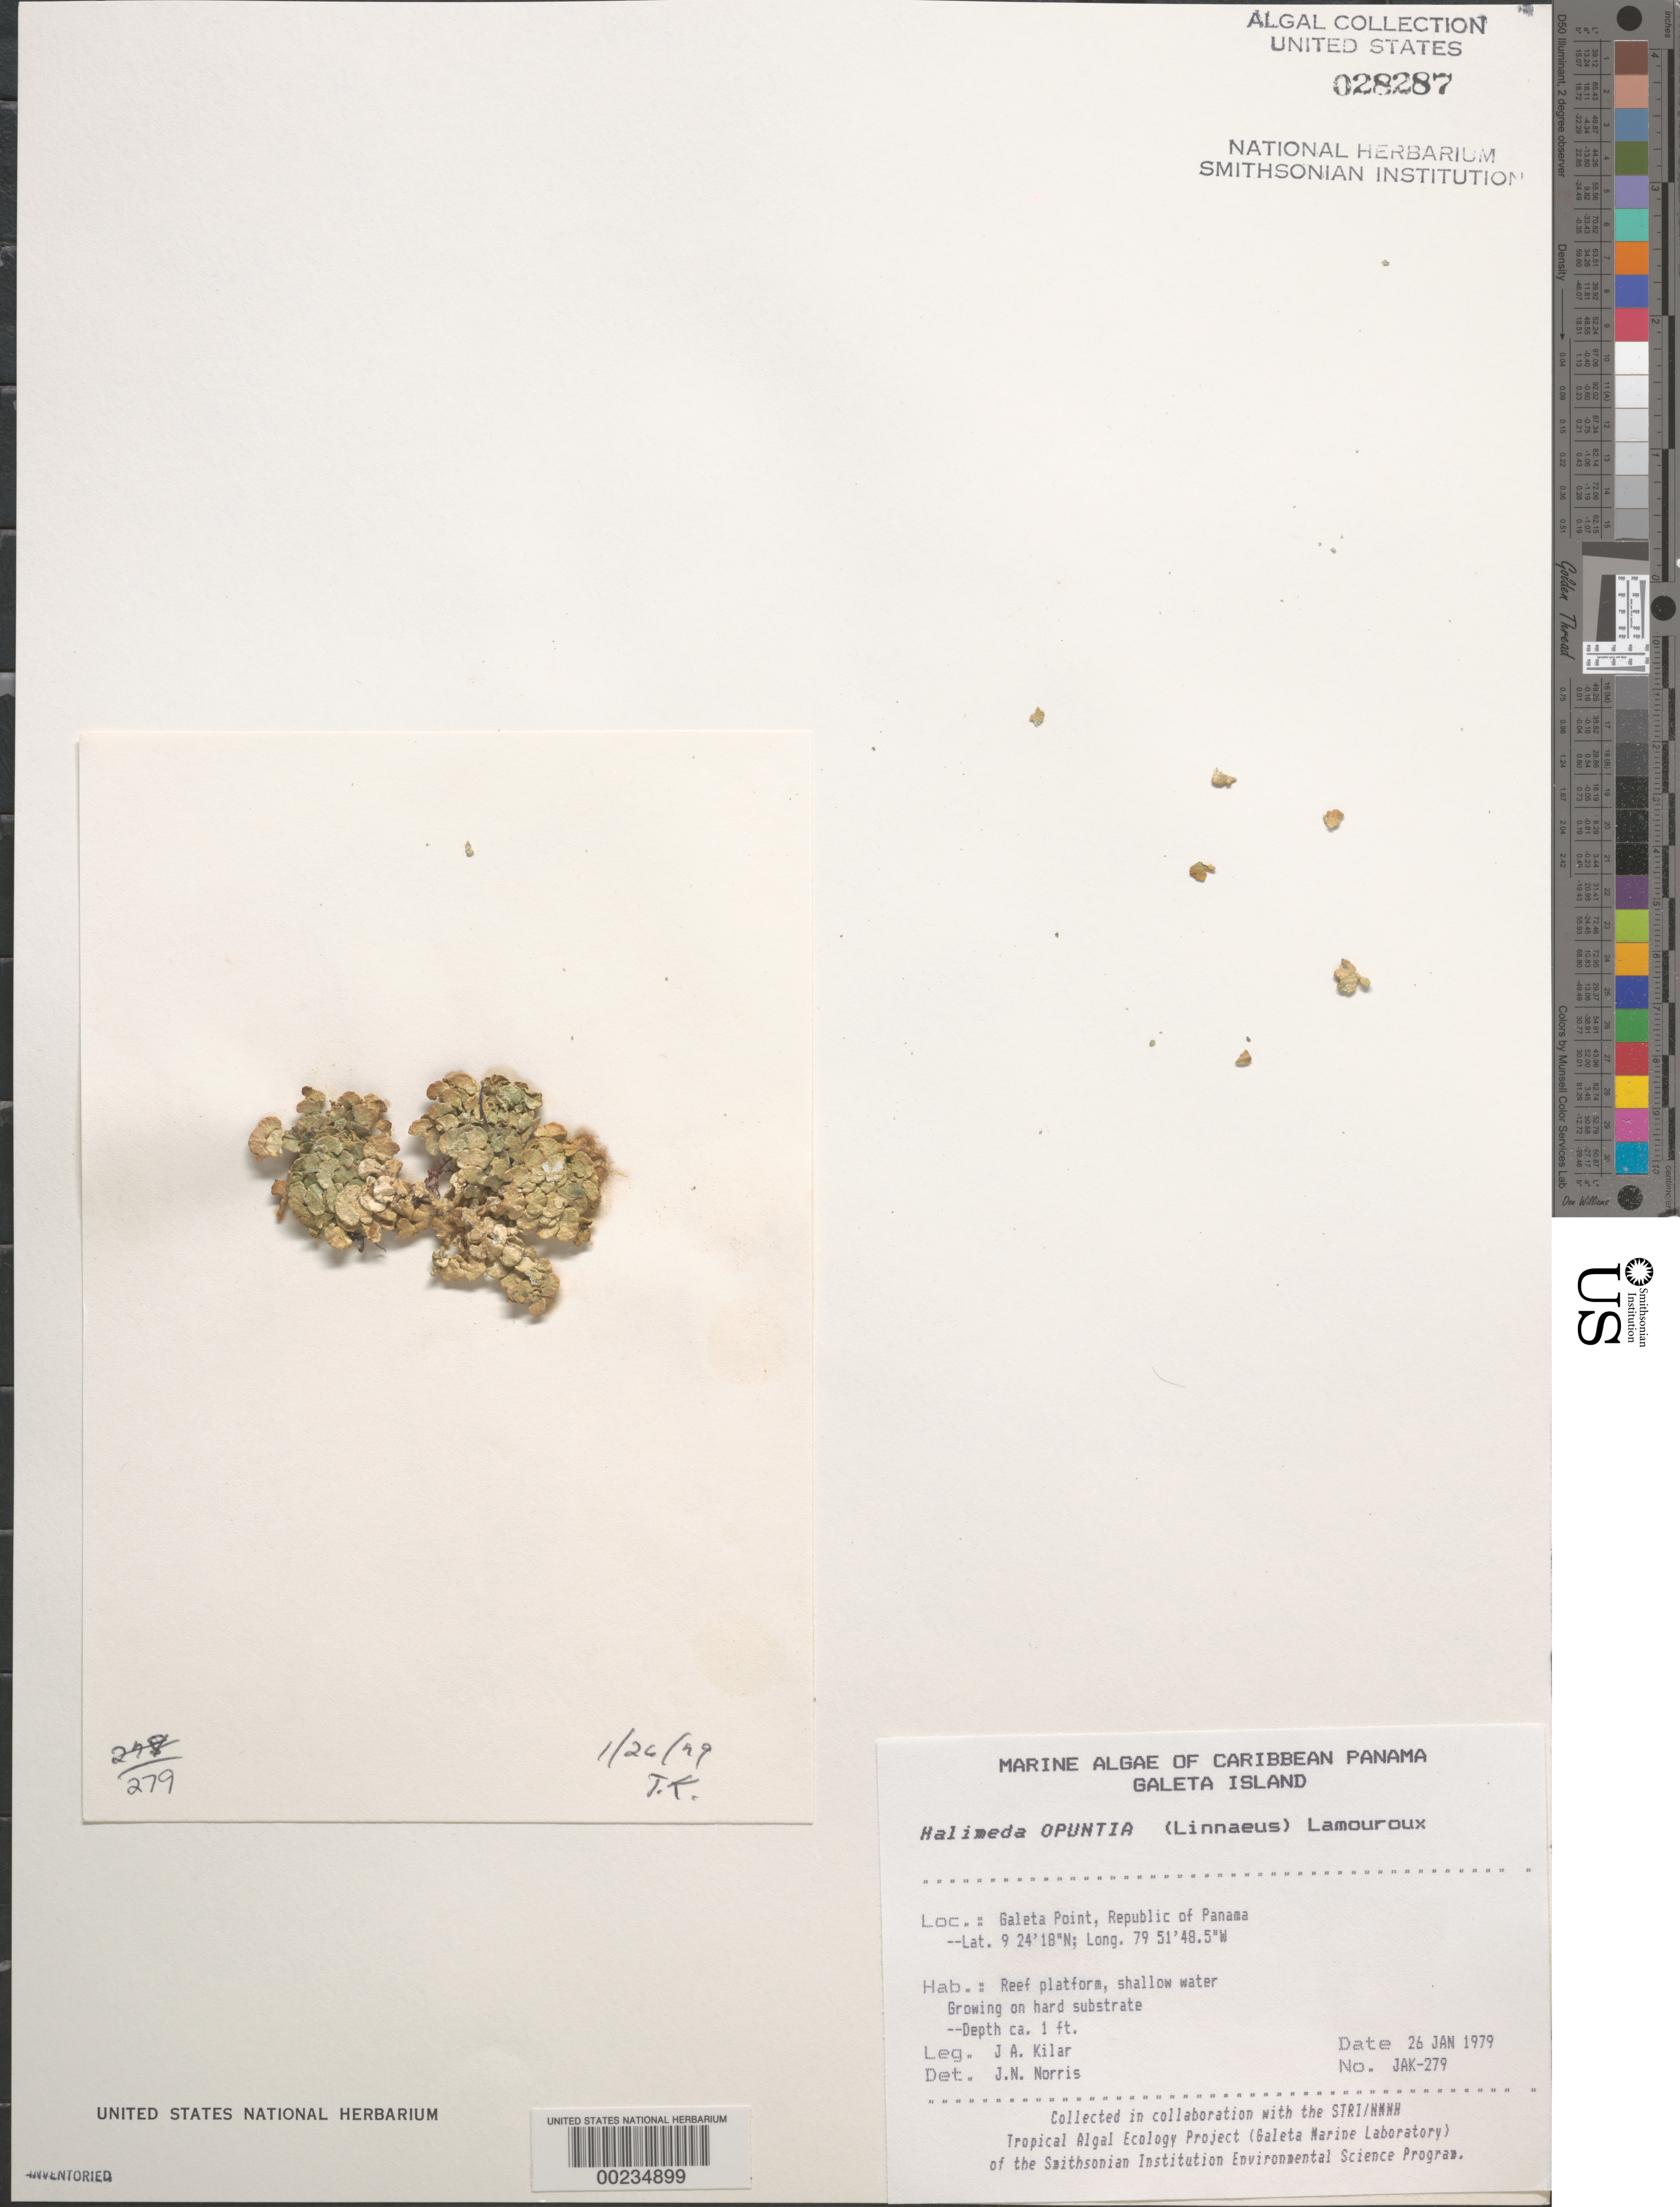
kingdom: Plantae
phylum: Chlorophyta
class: Ulvophyceae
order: Bryopsidales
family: Halimedaceae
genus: Halimeda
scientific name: Halimeda opuntia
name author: (L.) J.V.Lamouroux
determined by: Norris, James N.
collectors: J. A. Kilar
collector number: JAK-279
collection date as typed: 26 Jan 1979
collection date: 1979-01-26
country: Panama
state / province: Colón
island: Galeta Island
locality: Galeta Point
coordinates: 9 24' 18" N, 79 51' 48.5" W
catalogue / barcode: US 28287